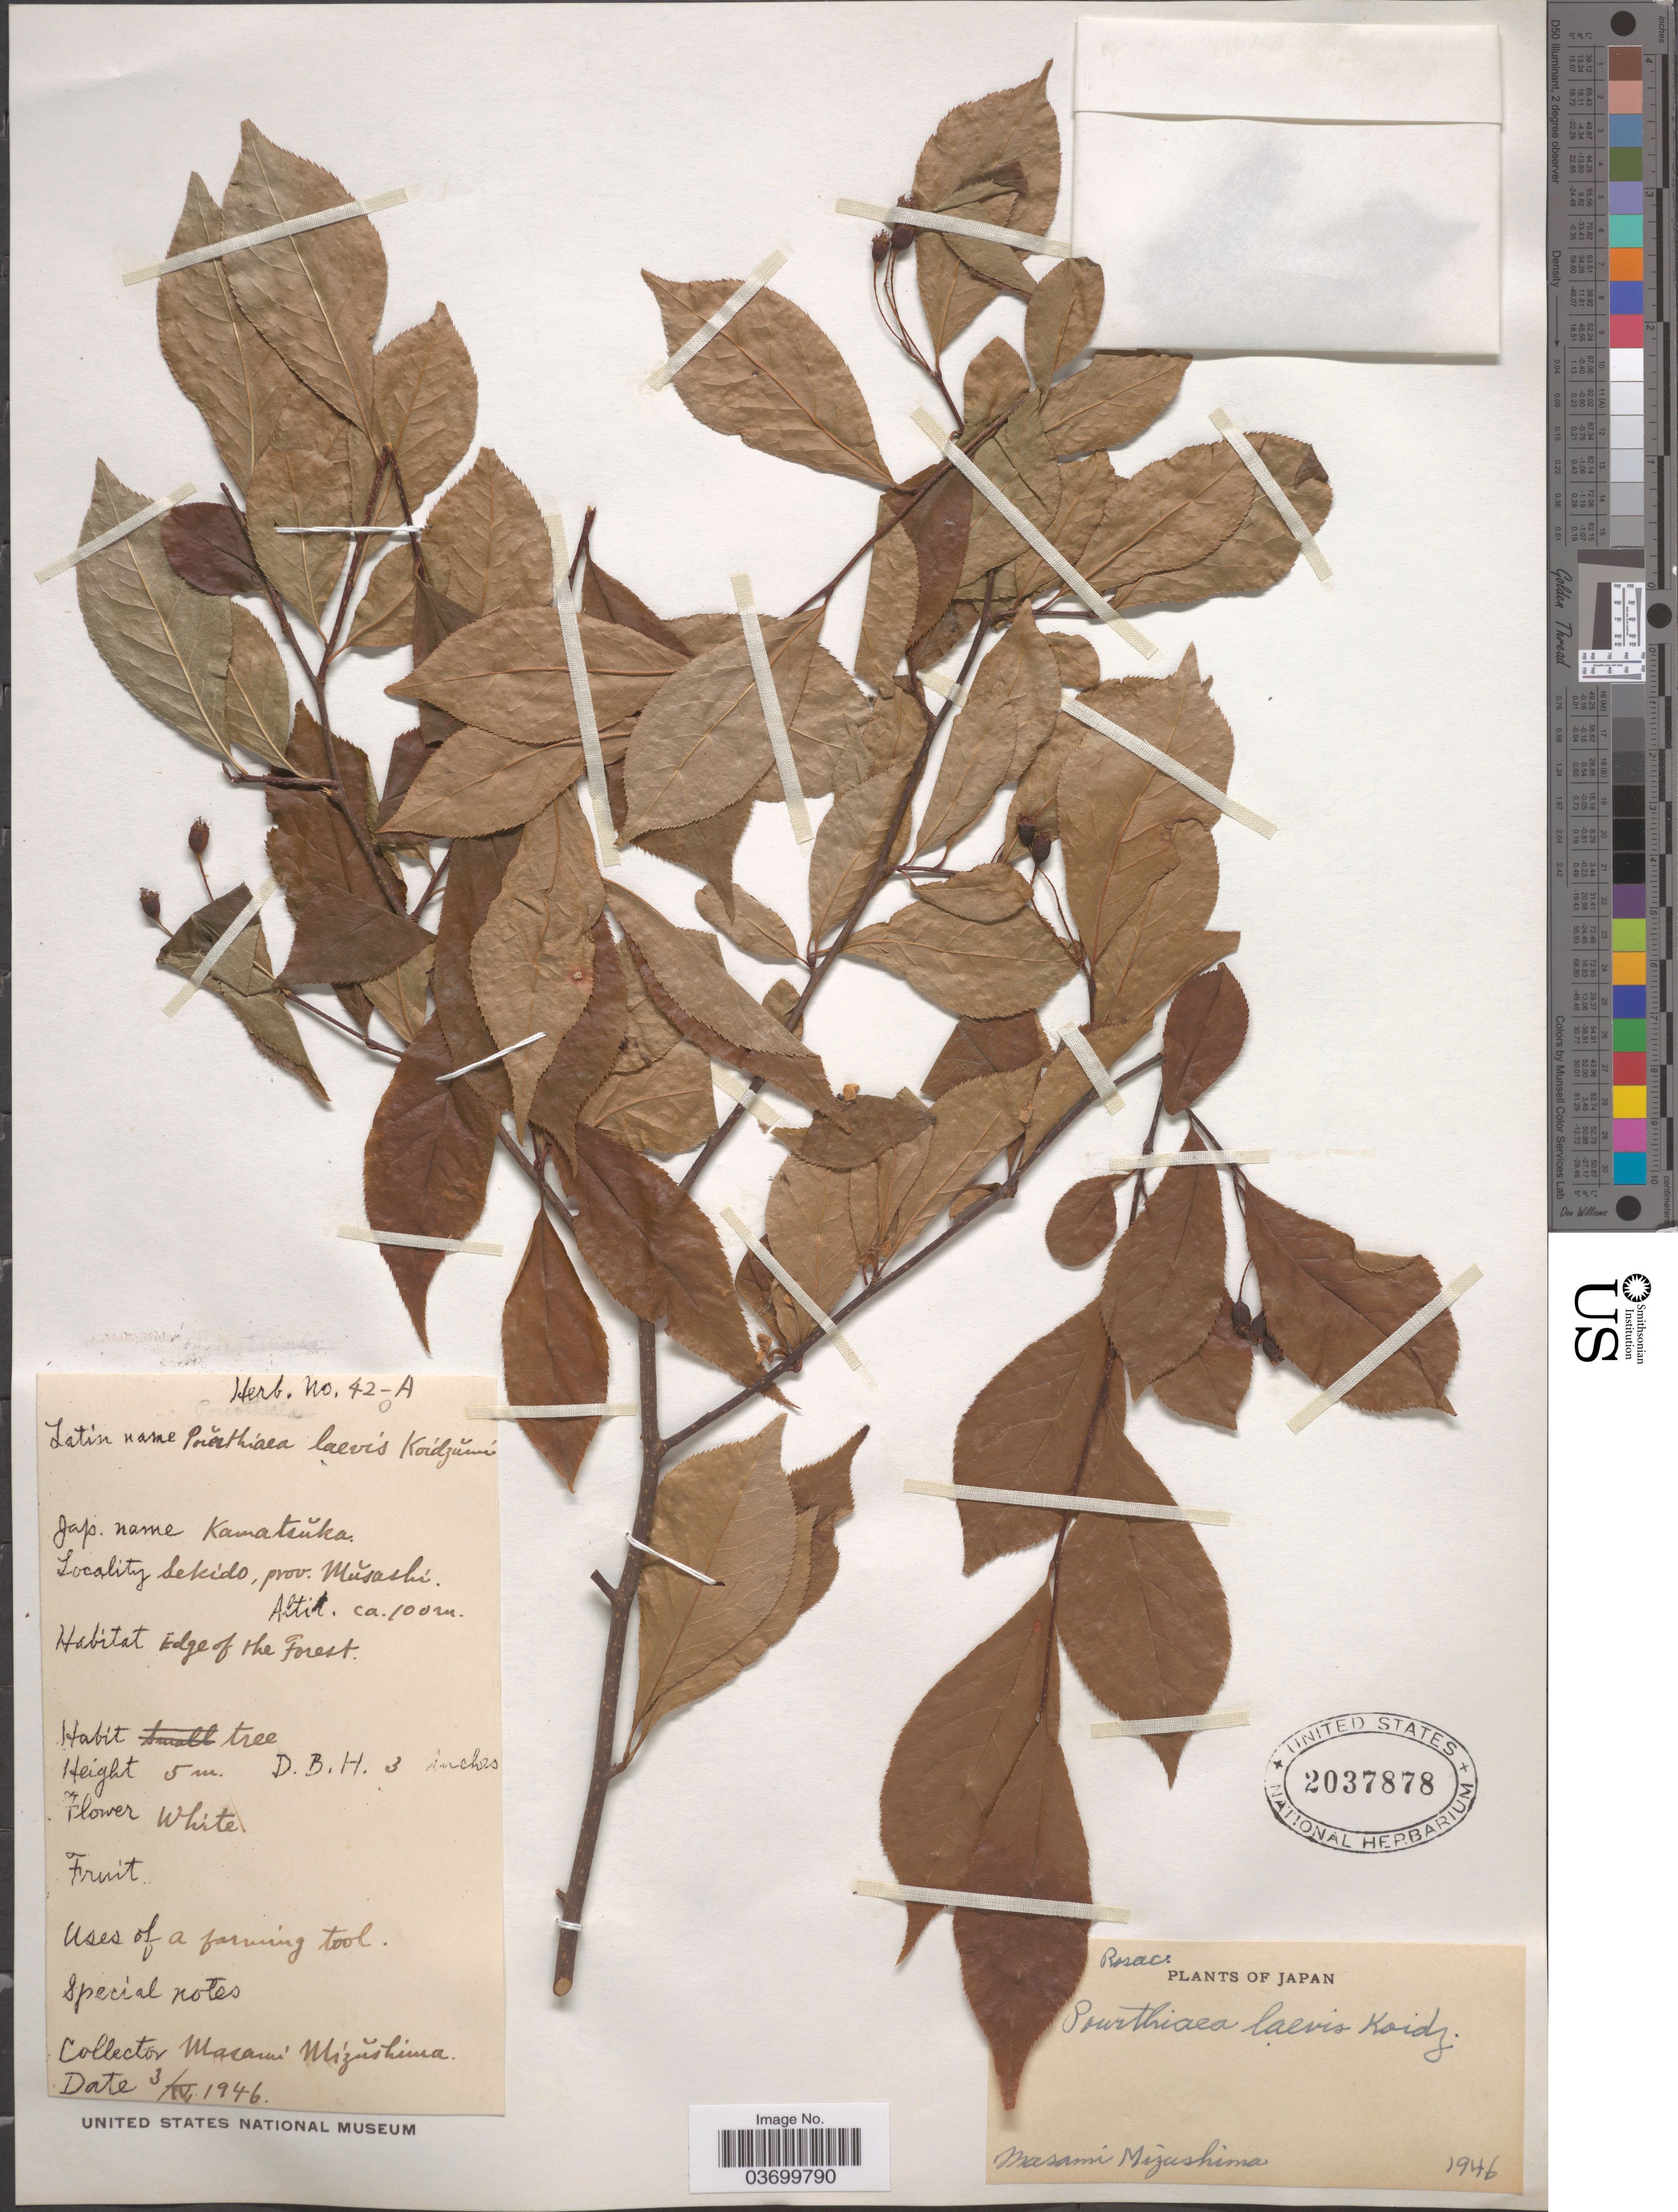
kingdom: Plantae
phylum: Tracheophyta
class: Magnoliopsida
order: Rosales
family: Rosaceae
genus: Pourthiaea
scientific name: Pourthiaea laevis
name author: Koidz.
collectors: M. Mizushima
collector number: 42-A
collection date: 1946-04-03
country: Japan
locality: Sekido, prov. Mŭsashi. Edge of the Forest.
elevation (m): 100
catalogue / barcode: US 2037878